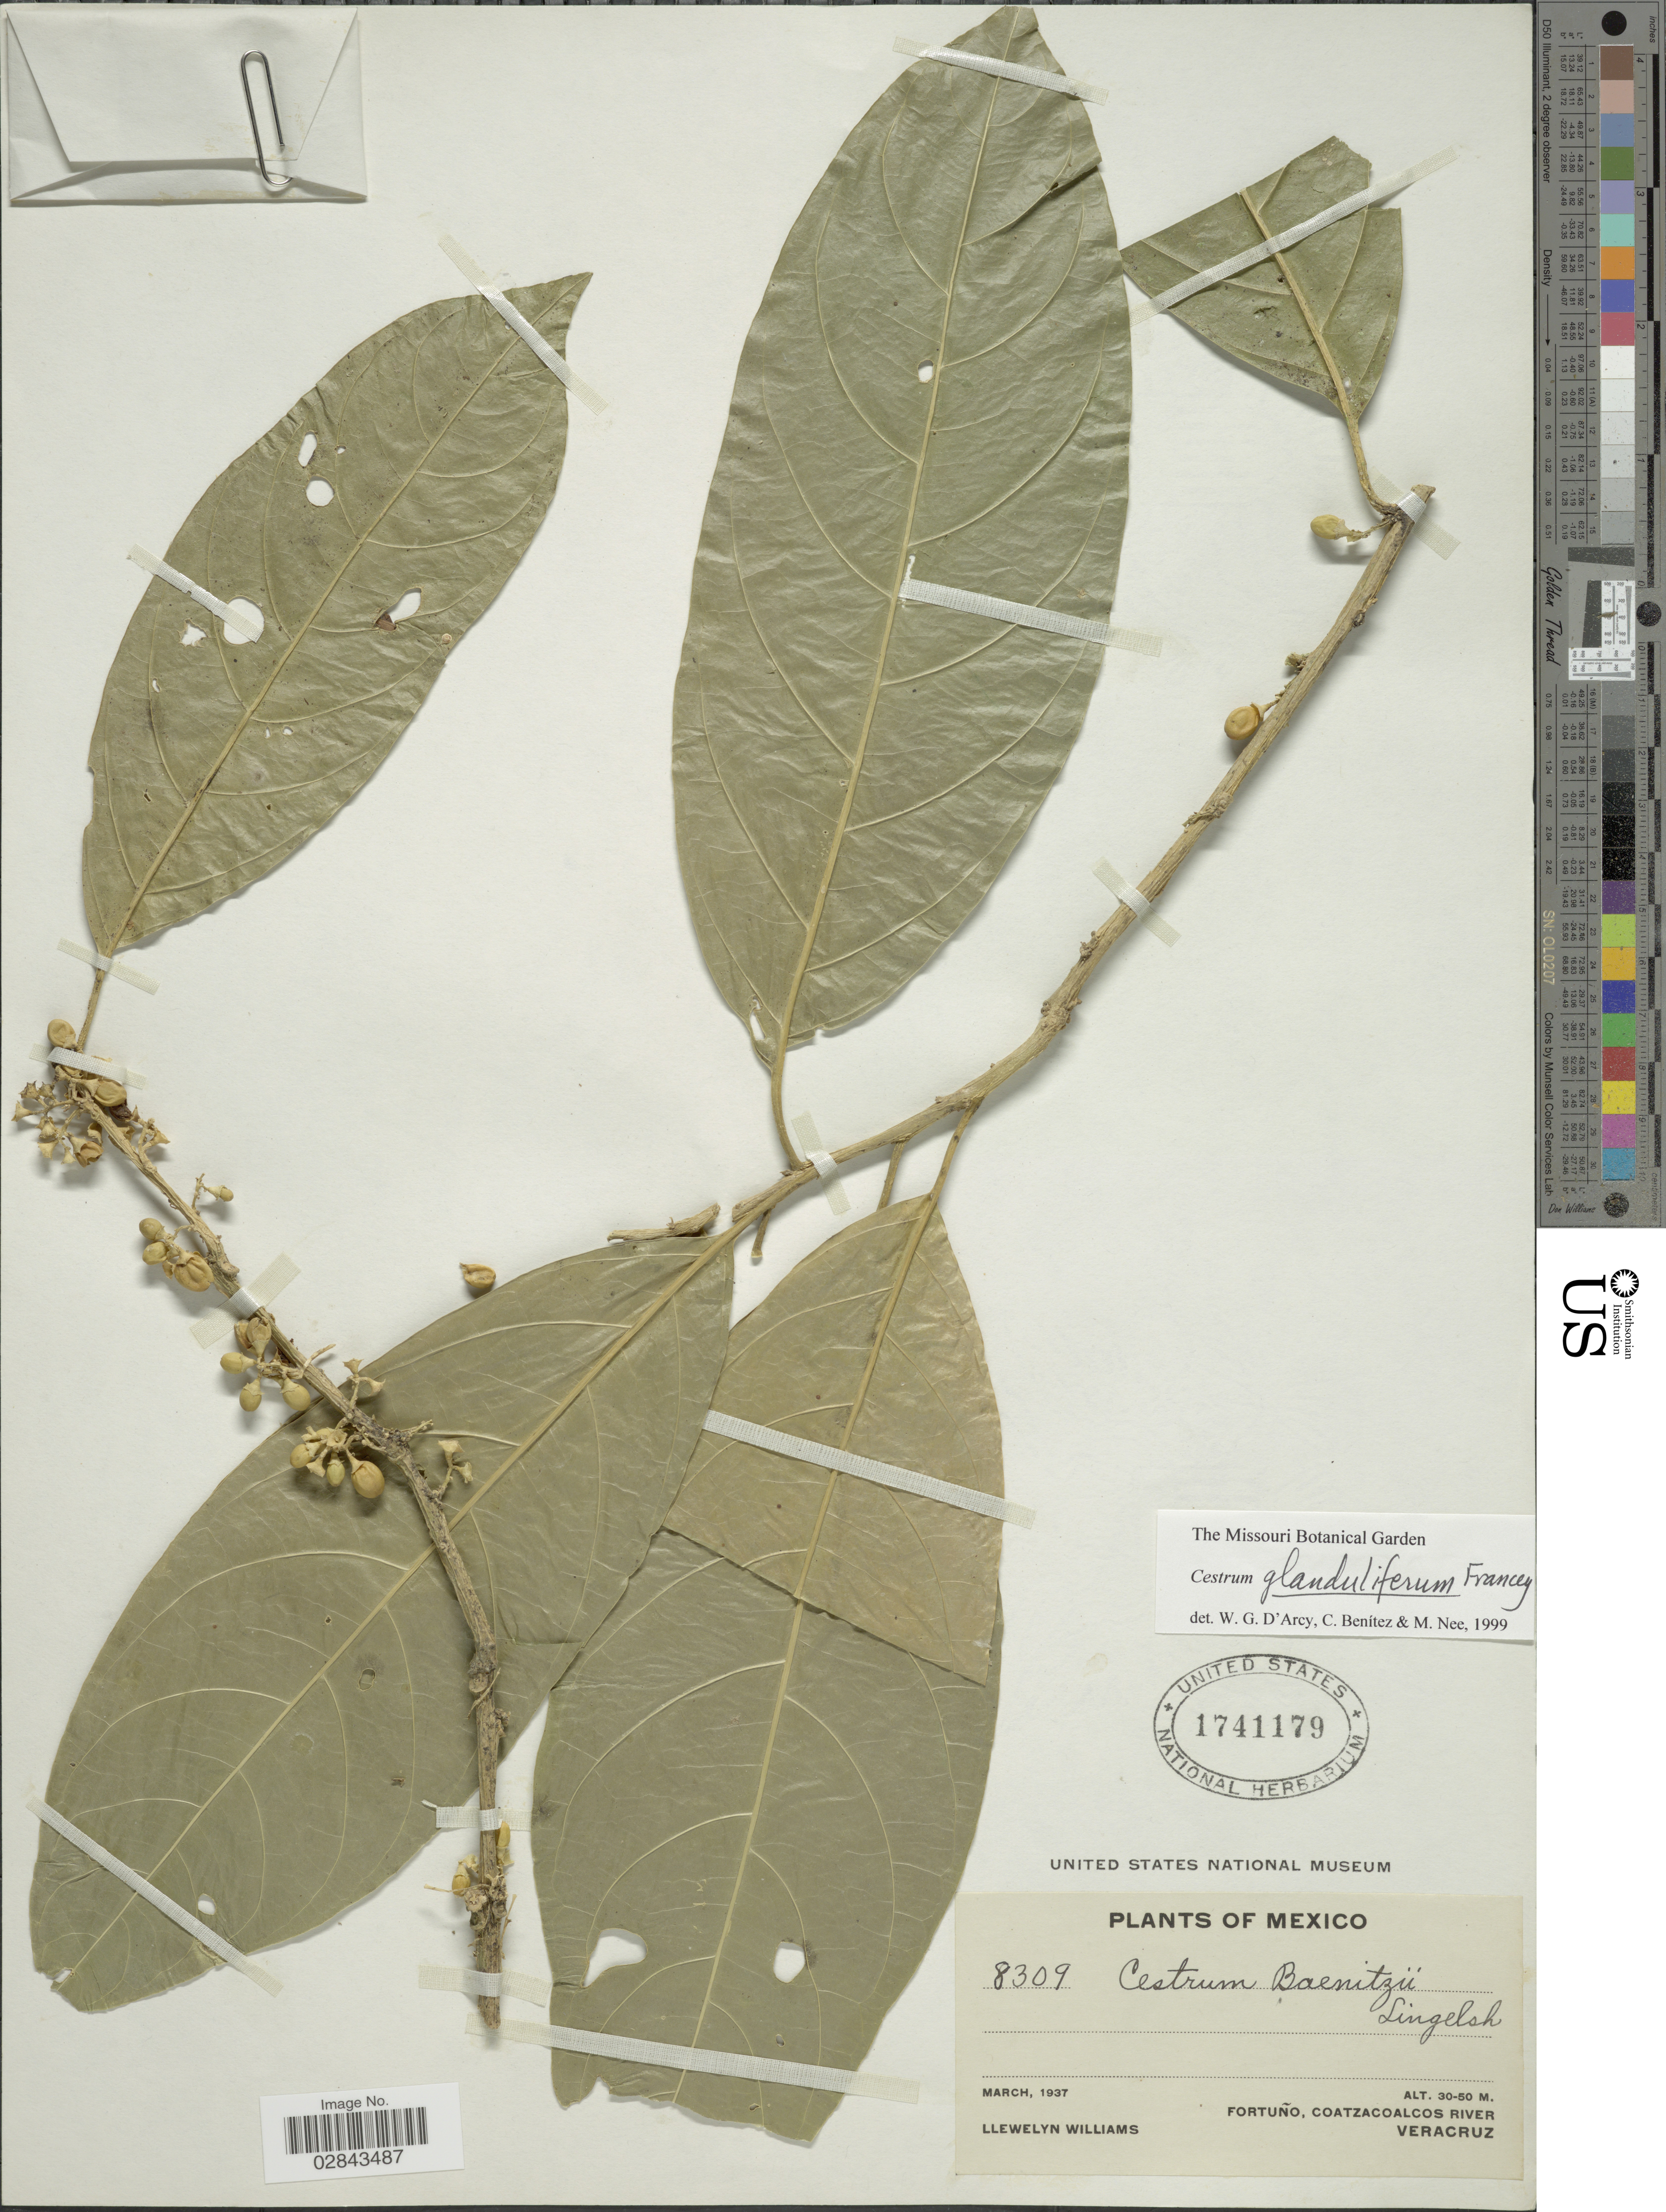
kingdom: Plantae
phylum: Tracheophyta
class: Magnoliopsida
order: Solanales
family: Solanaceae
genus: Cestrum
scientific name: Cestrum glanduliferum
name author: Kerber ex Francey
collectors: Ll. Williams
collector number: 8309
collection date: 1937-03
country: Mexico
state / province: Veracruz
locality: Fortuña, Coatzacoalcos River, Veracruz.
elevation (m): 30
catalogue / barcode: US 1741179